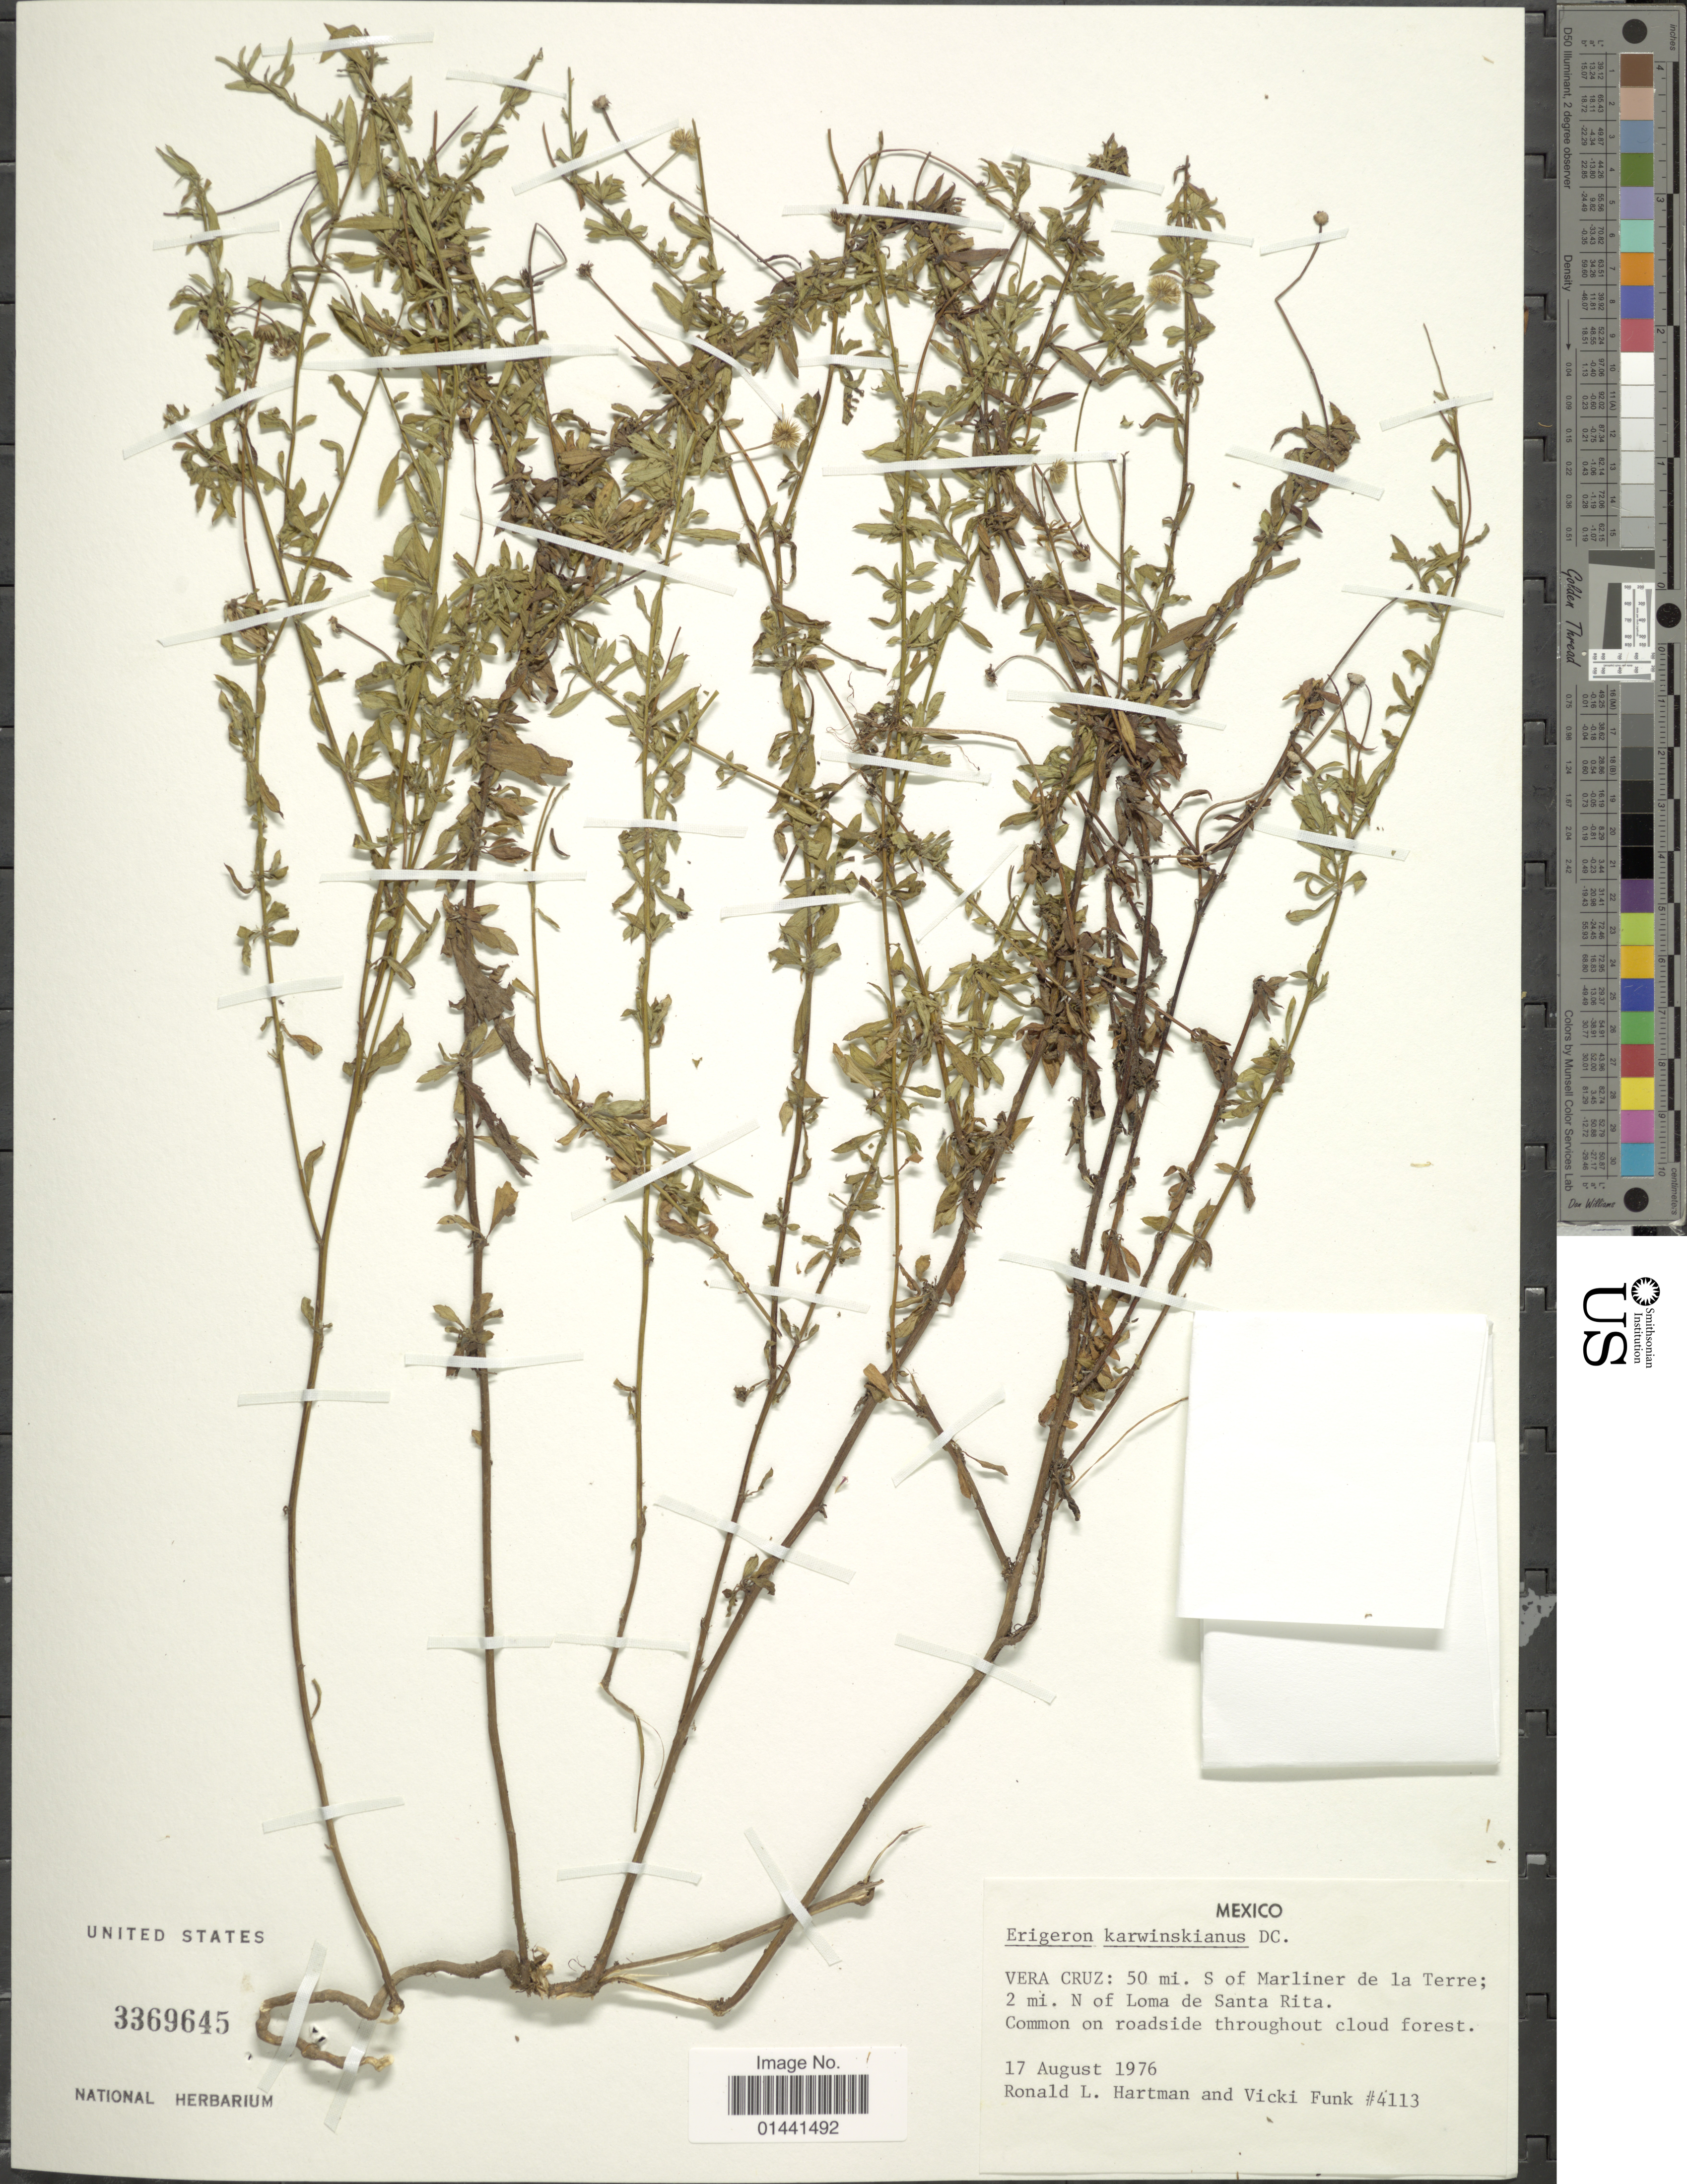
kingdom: Plantae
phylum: Tracheophyta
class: Magnoliopsida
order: Asterales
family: Asteraceae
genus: Erigeron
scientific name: Erigeron karvinskianus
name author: DC.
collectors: R. L. Hartman & V. Funk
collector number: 4113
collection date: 1976-08-17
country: Mexico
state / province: Veracruz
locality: Vera Cruz: 50 mi. S of Marliner de la Terre; 2 mi. N of Loma de Santa Rita.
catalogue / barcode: US 3369645